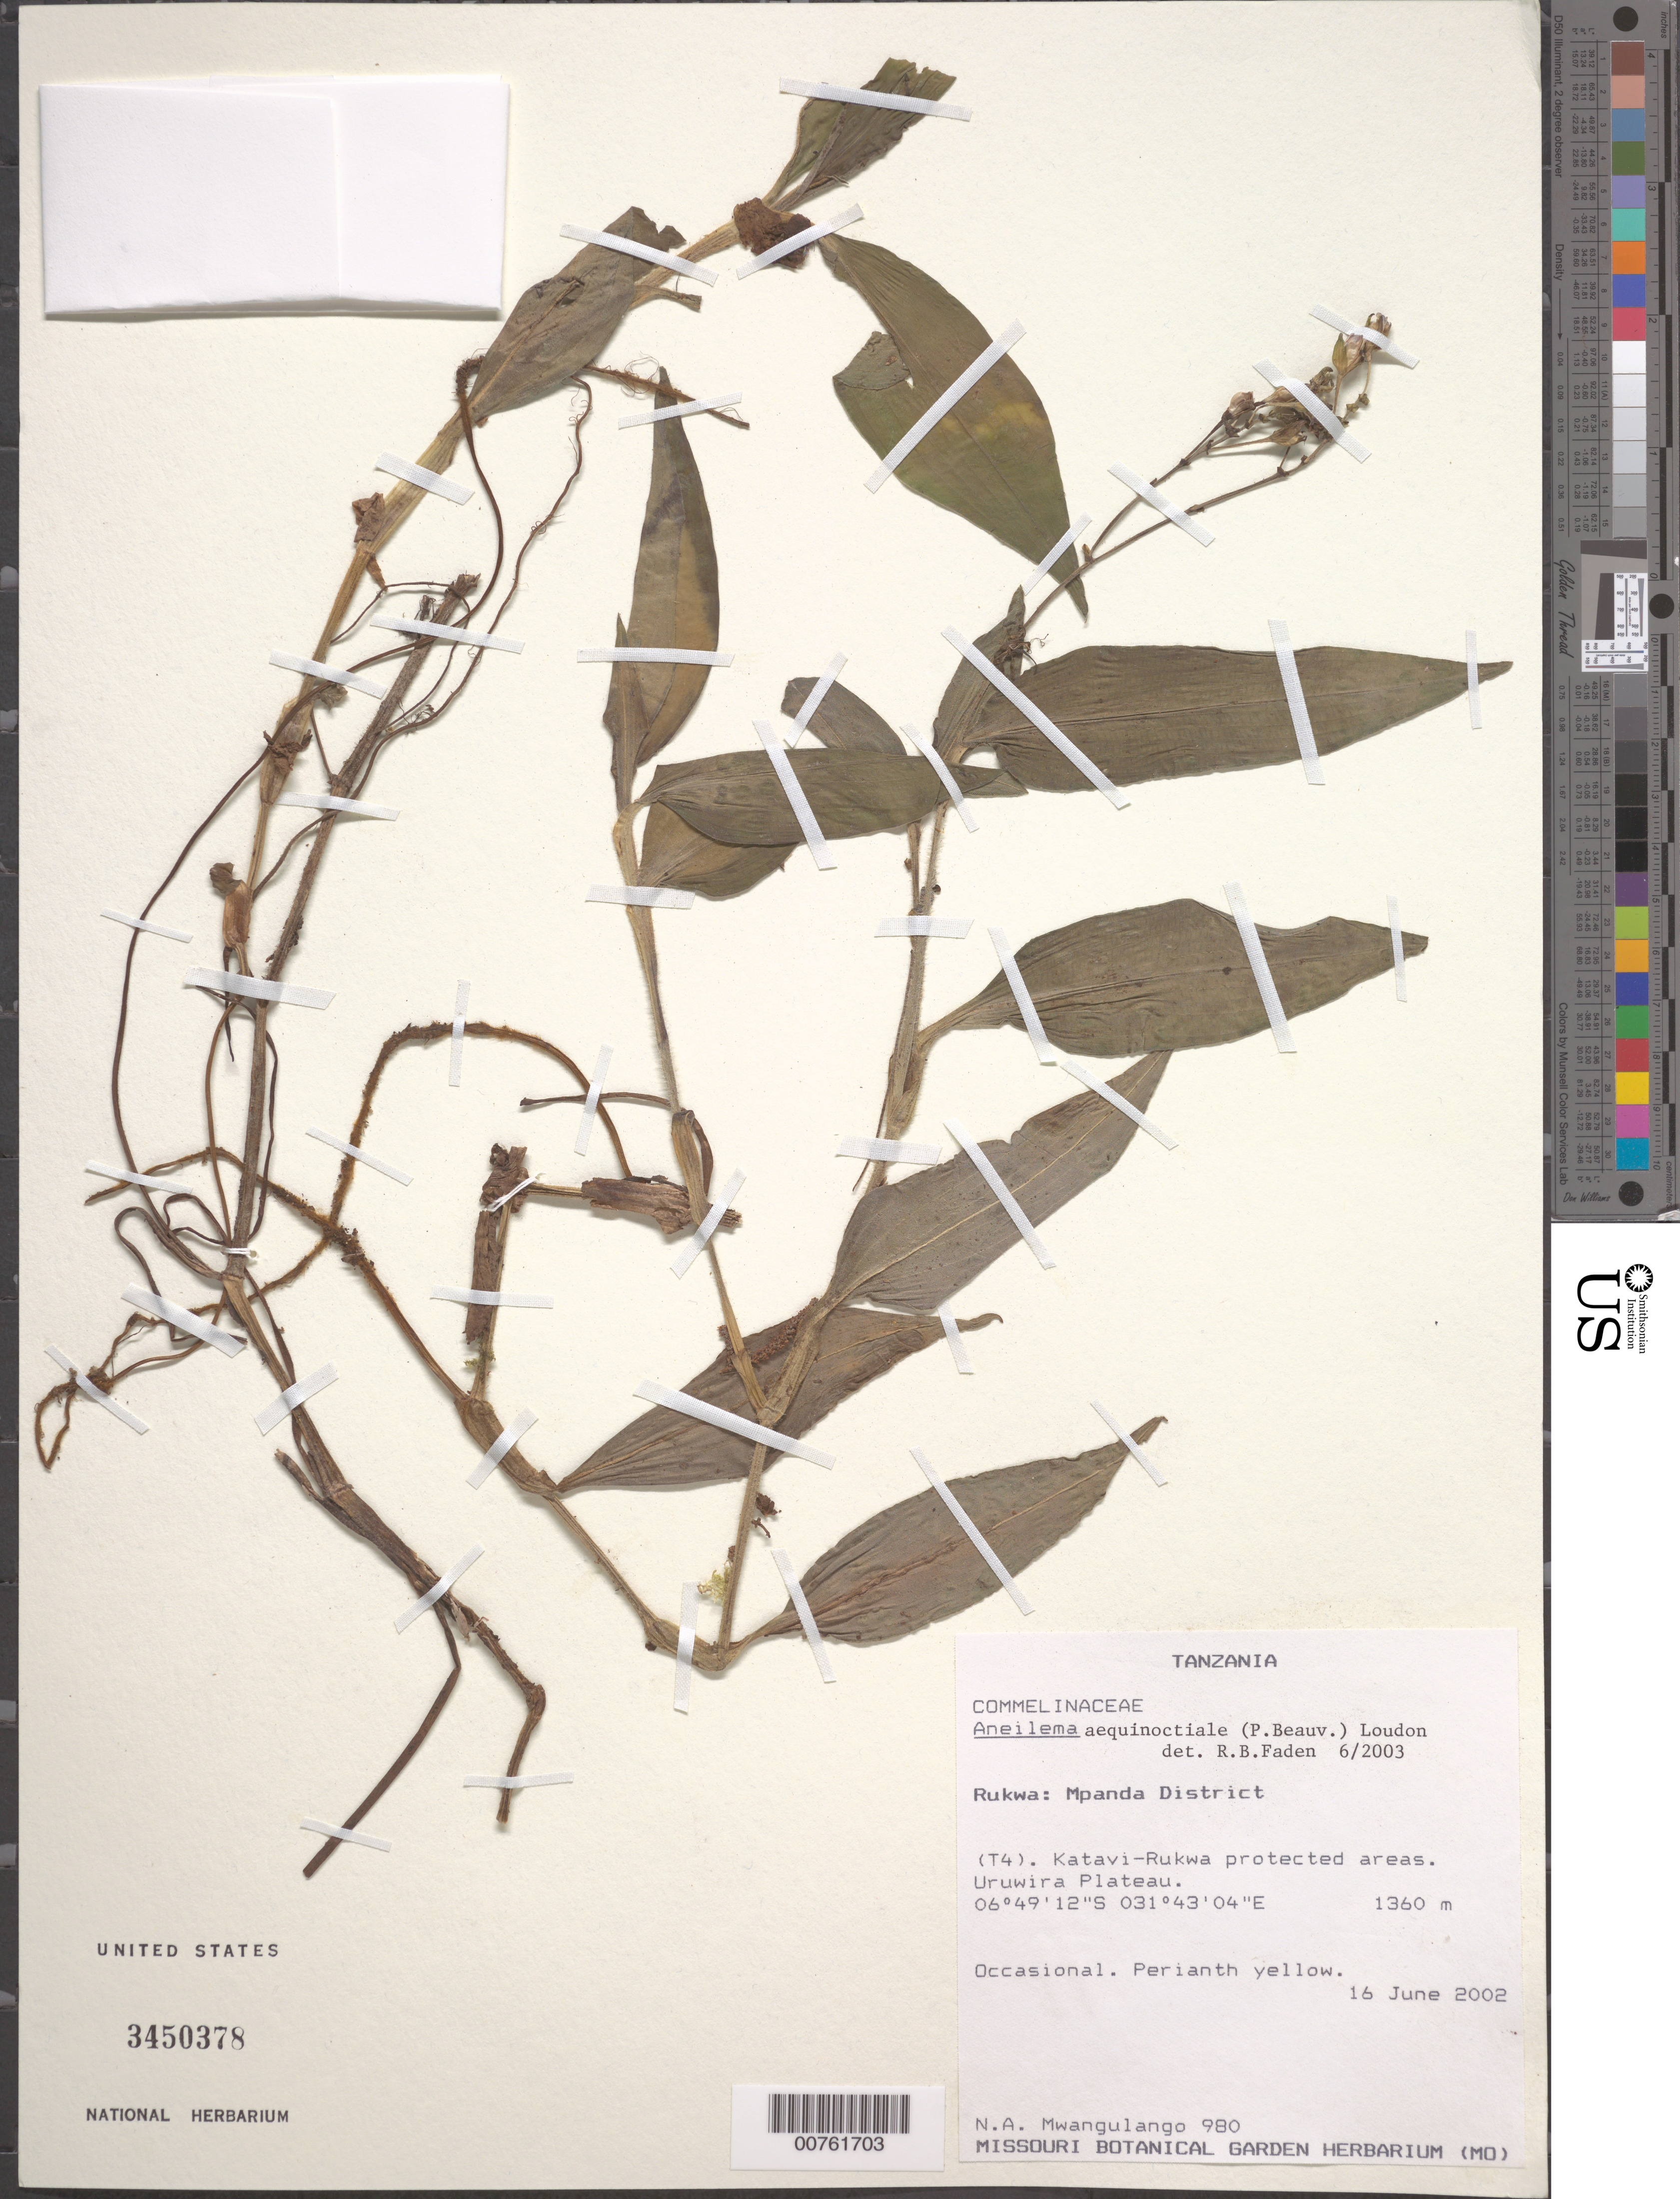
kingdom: Plantae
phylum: Tracheophyta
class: Liliopsida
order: Commelinales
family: Commelinaceae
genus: Aneilema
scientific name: Aneilema aequinoctiale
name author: (P. Beauv.) Loudon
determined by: Faden, Robert B., (US), Smithsonian Institution - National Museum of Natural History (UNITED STATES)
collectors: N. A. Mwangulango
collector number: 980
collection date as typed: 16 Jun 2002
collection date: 2002-06-16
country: Tanzania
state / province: Rukwa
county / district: Mpanda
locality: T4. Katavi-Rukwa protected areas. Uruwira Plateau.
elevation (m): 1360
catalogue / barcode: US 3450378